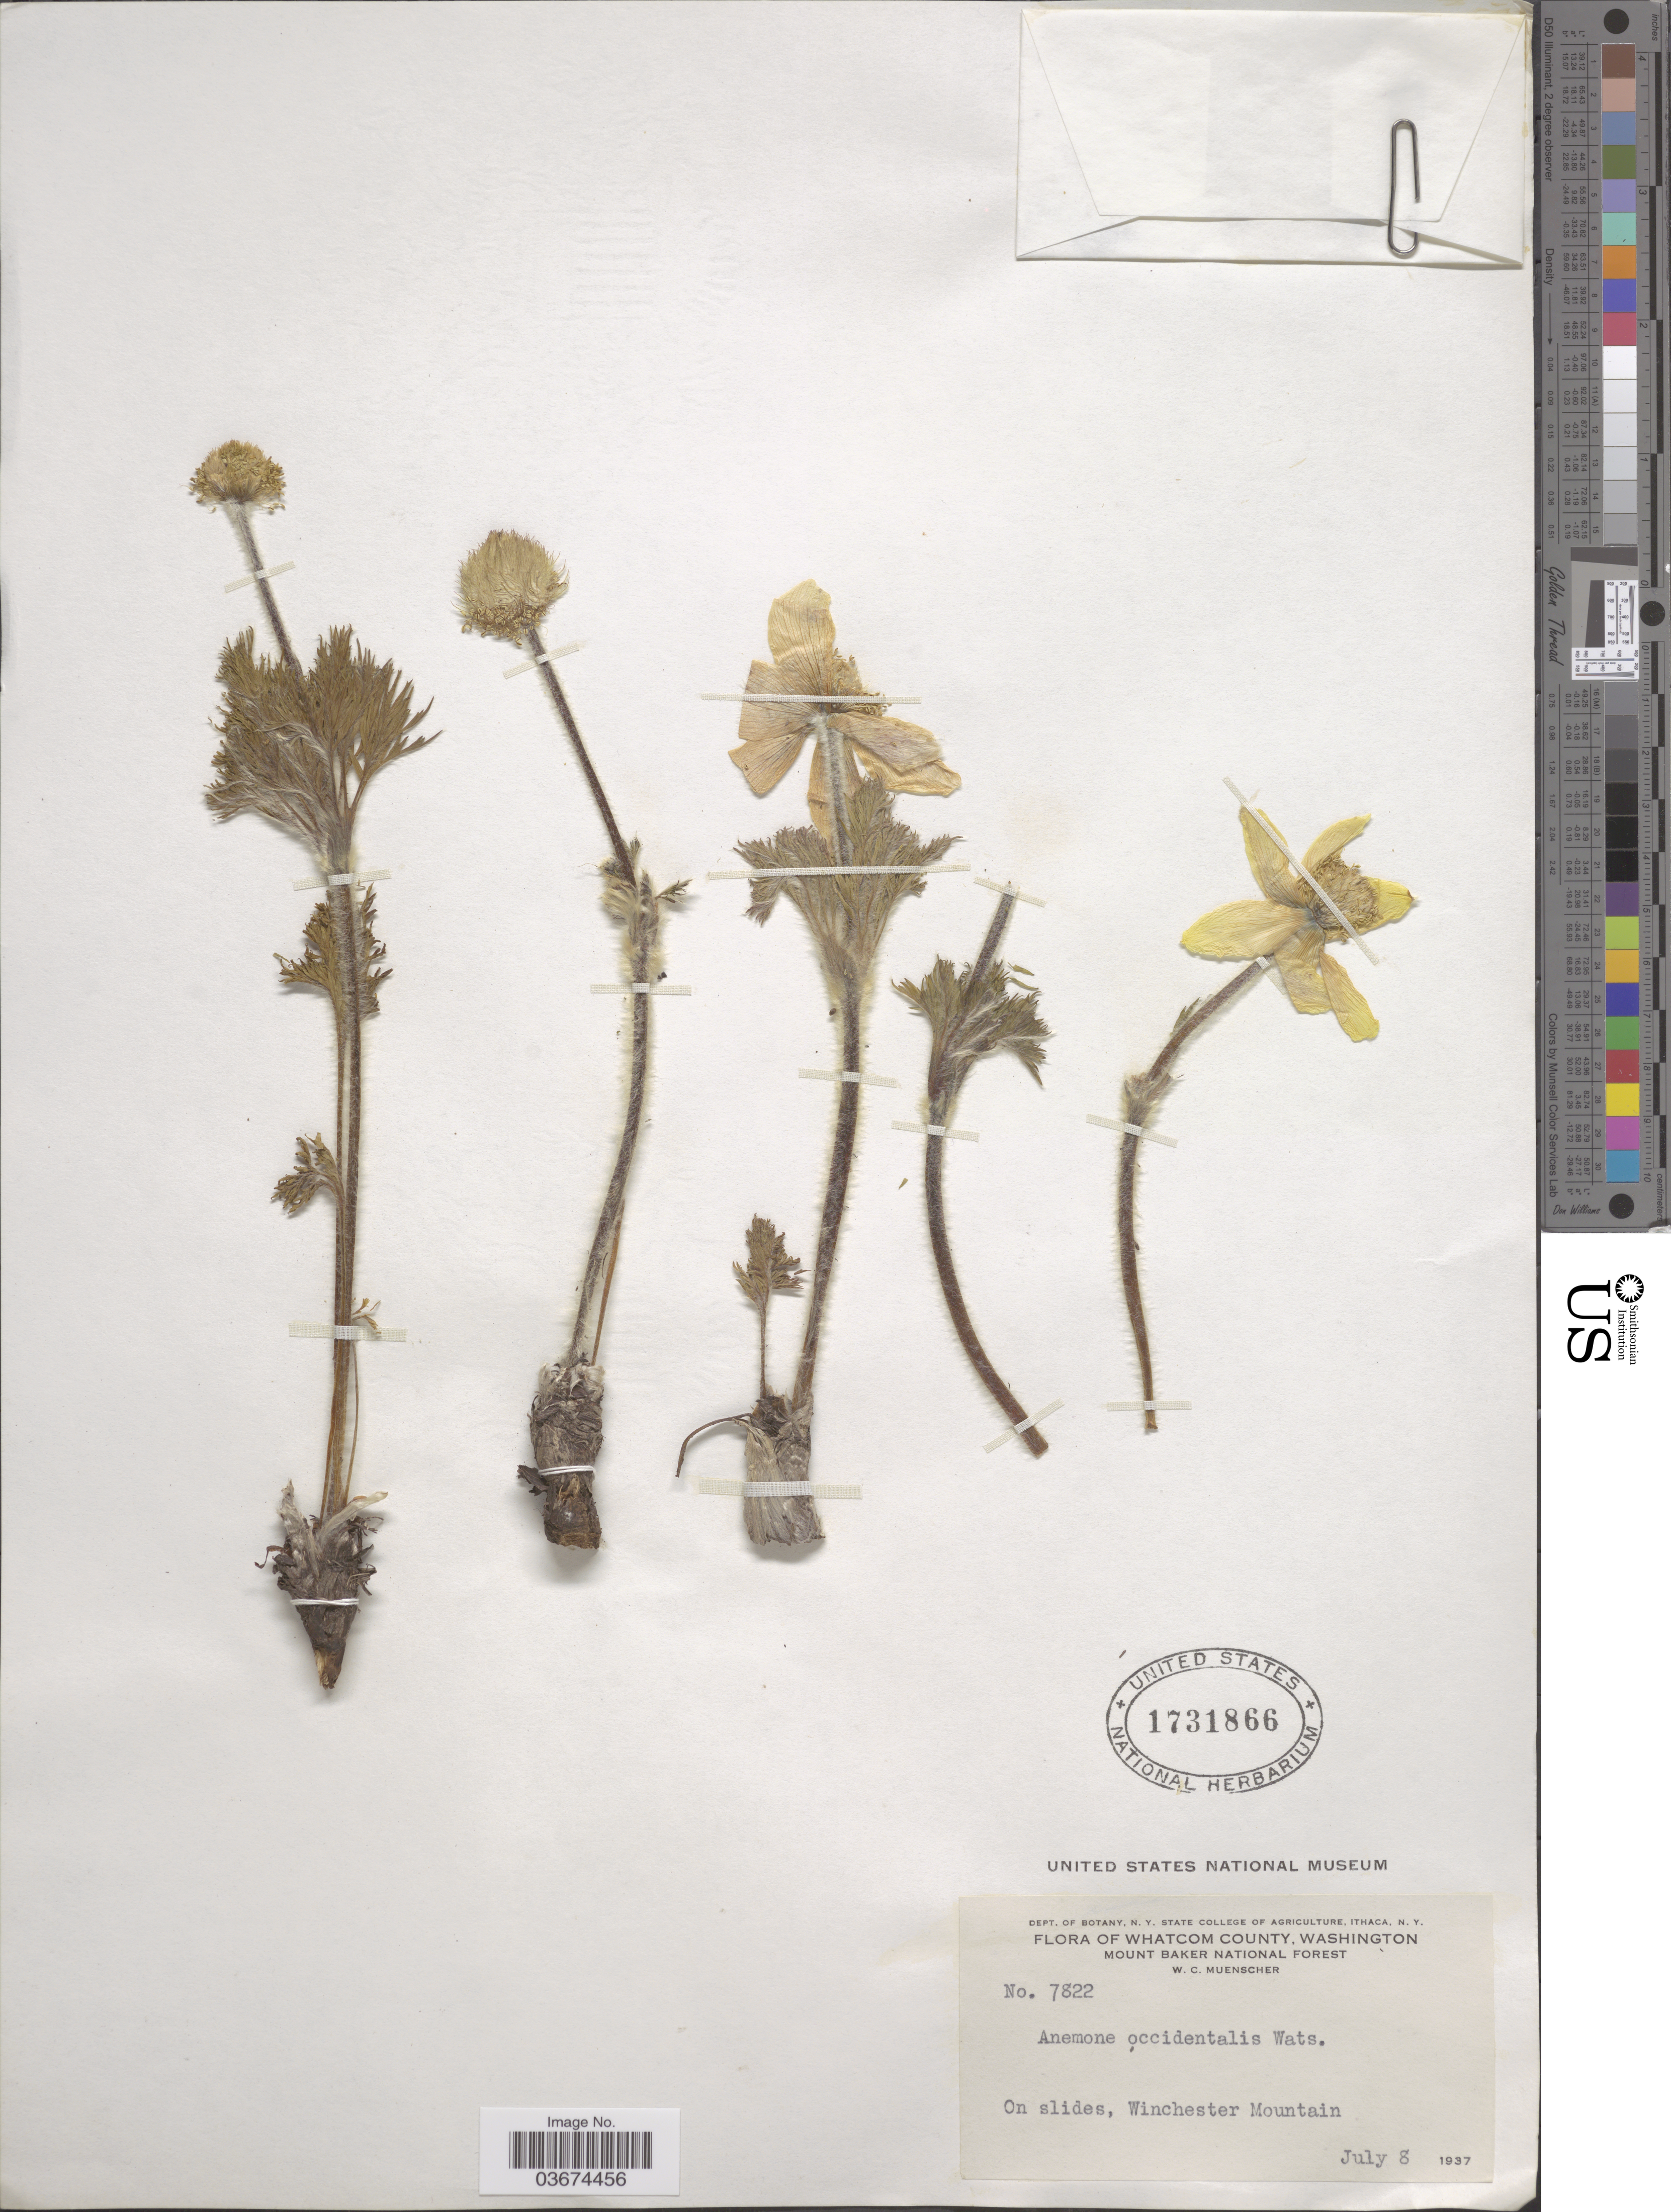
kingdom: Plantae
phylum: Tracheophyta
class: Magnoliopsida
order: Ranunculales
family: Ranunculaceae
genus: Pulsatilla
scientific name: Pulsatilla occidentalis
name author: (S. Watson) Freyn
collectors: W. Muenscher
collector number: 7822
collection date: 1937-07-08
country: United States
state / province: Washington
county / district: Whatcom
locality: Whatcom County. Mount Baker National Forest. On slides, Winchester Mountain.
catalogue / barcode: US 1731866